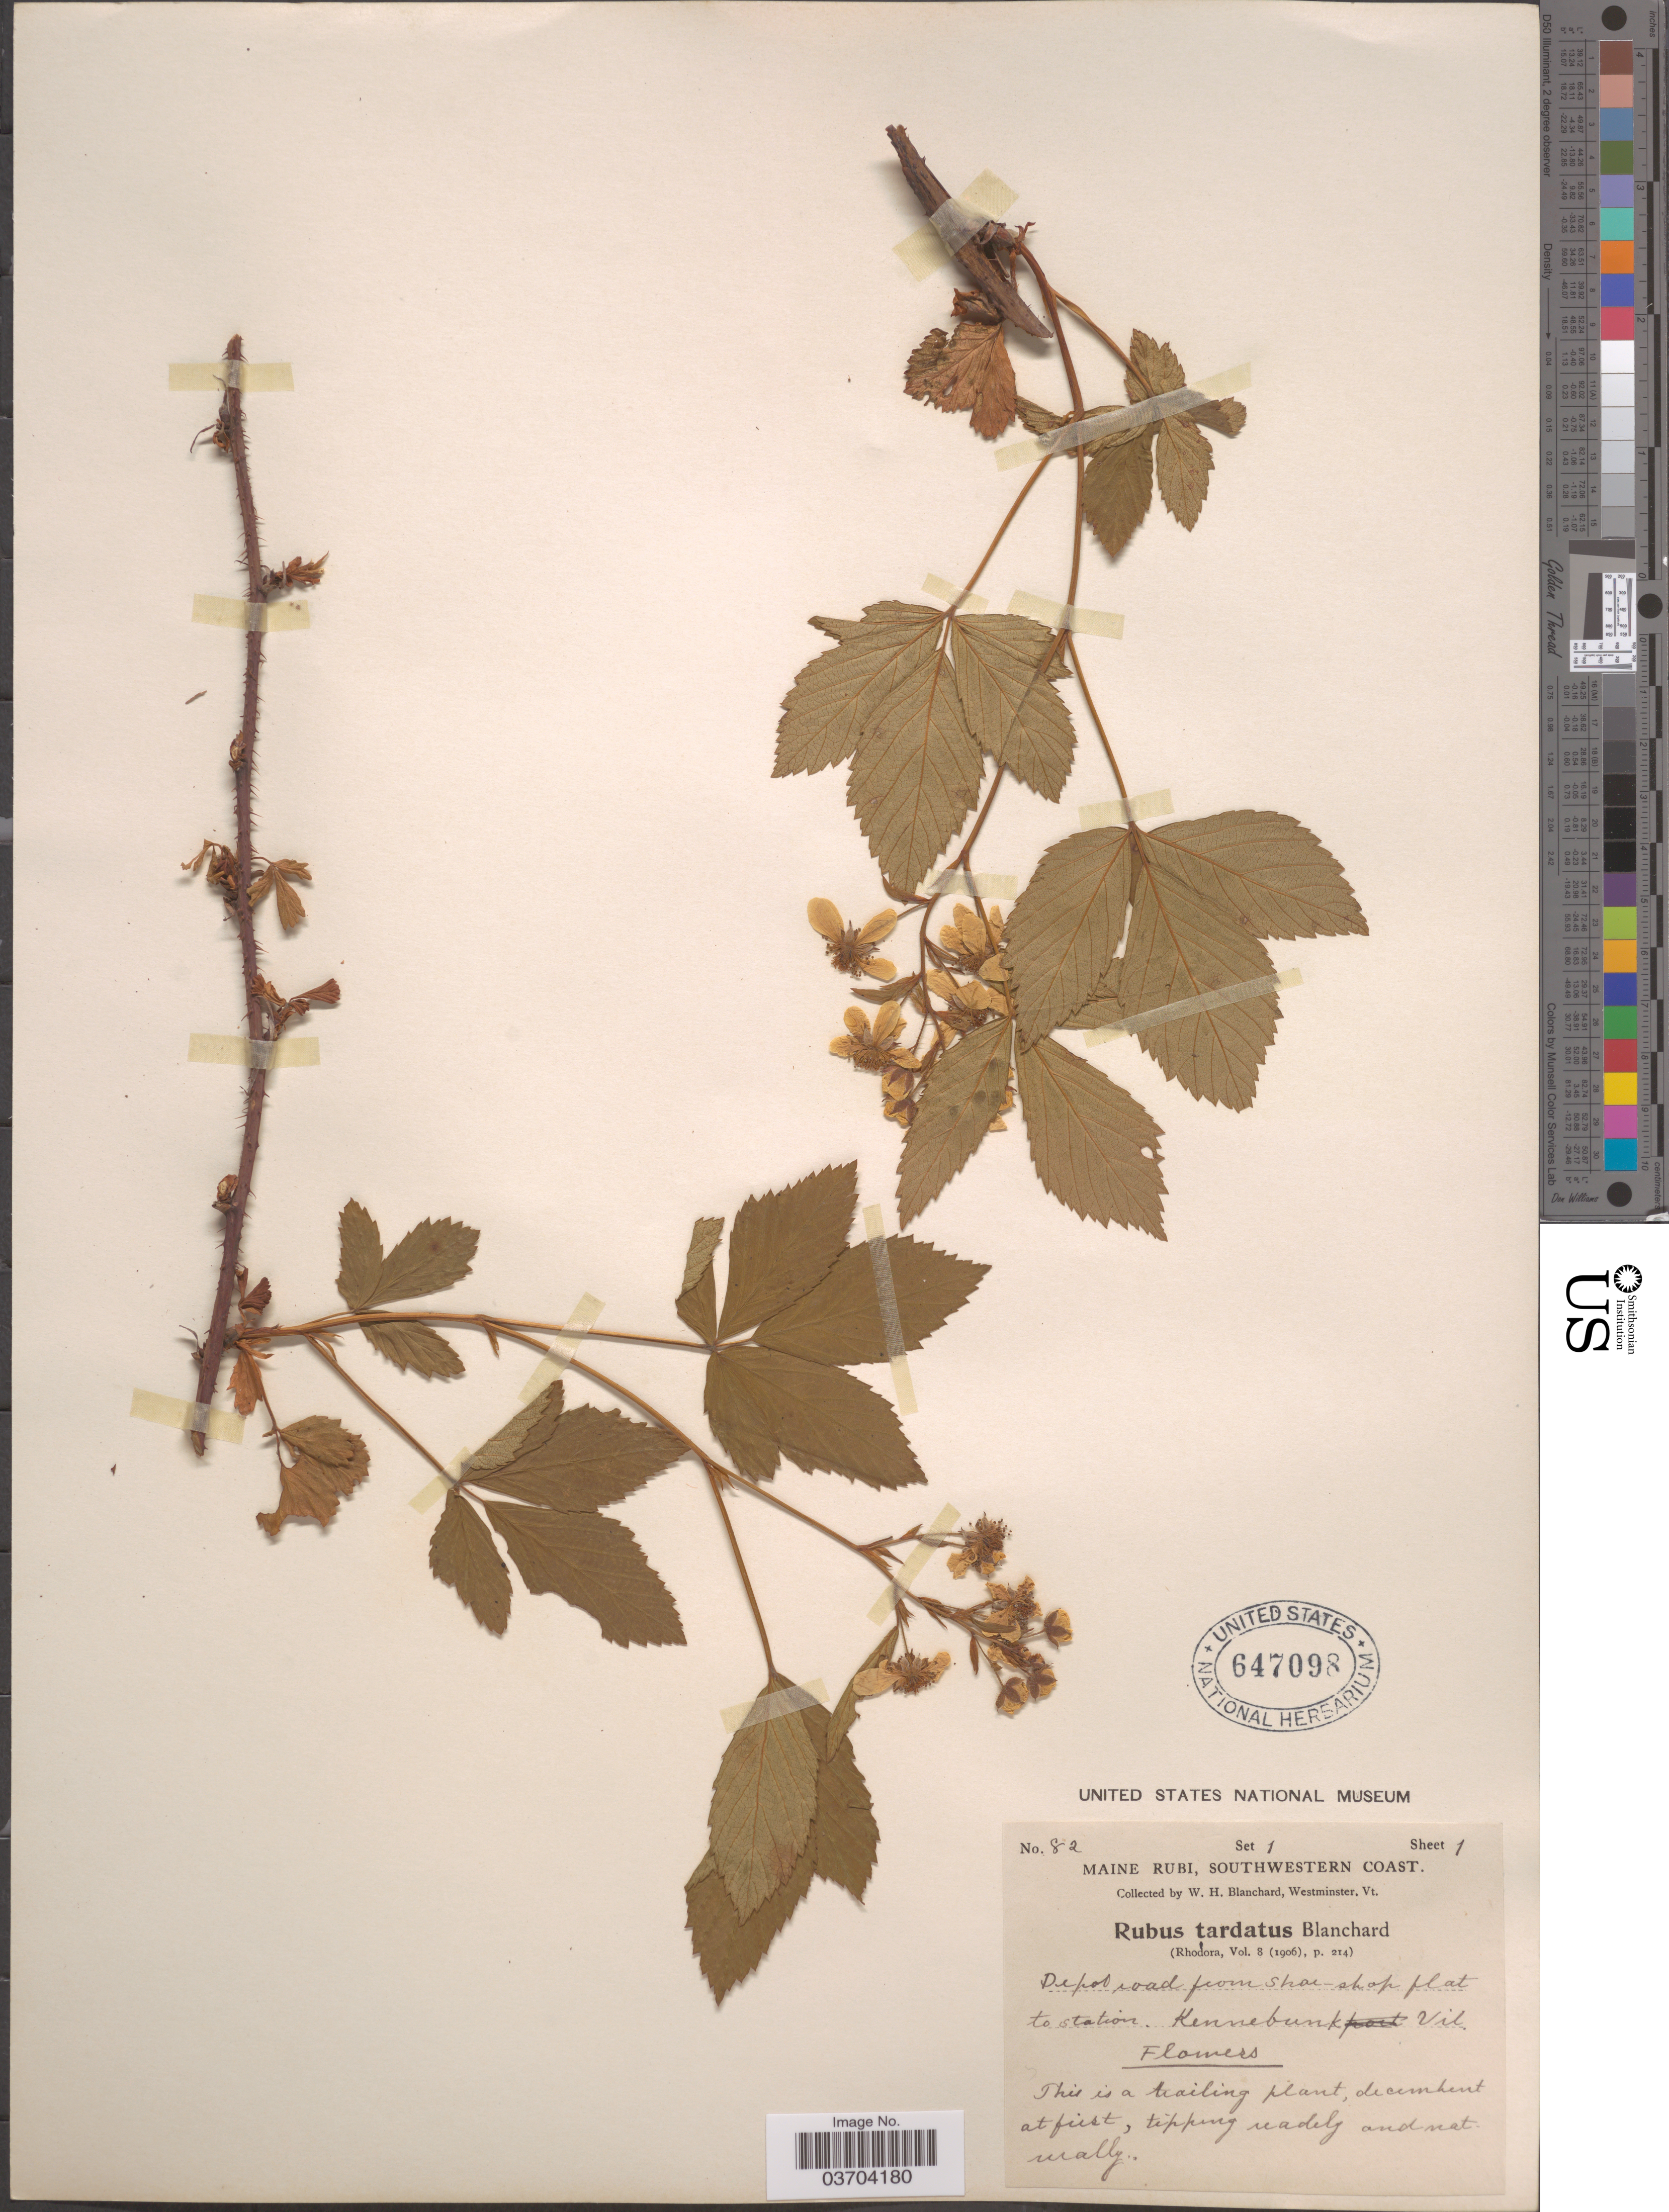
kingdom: Plantae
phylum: Tracheophyta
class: Magnoliopsida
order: Rosales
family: Rosaceae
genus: Rubus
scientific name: Rubus amicalis x R. nigricans Rydb. in Britton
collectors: W. H. Blanchard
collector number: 82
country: United States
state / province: Maine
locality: Southwestern Coast. Depot road from Shoe-shop flat to station. Kennbunk Vil.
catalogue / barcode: US 647098